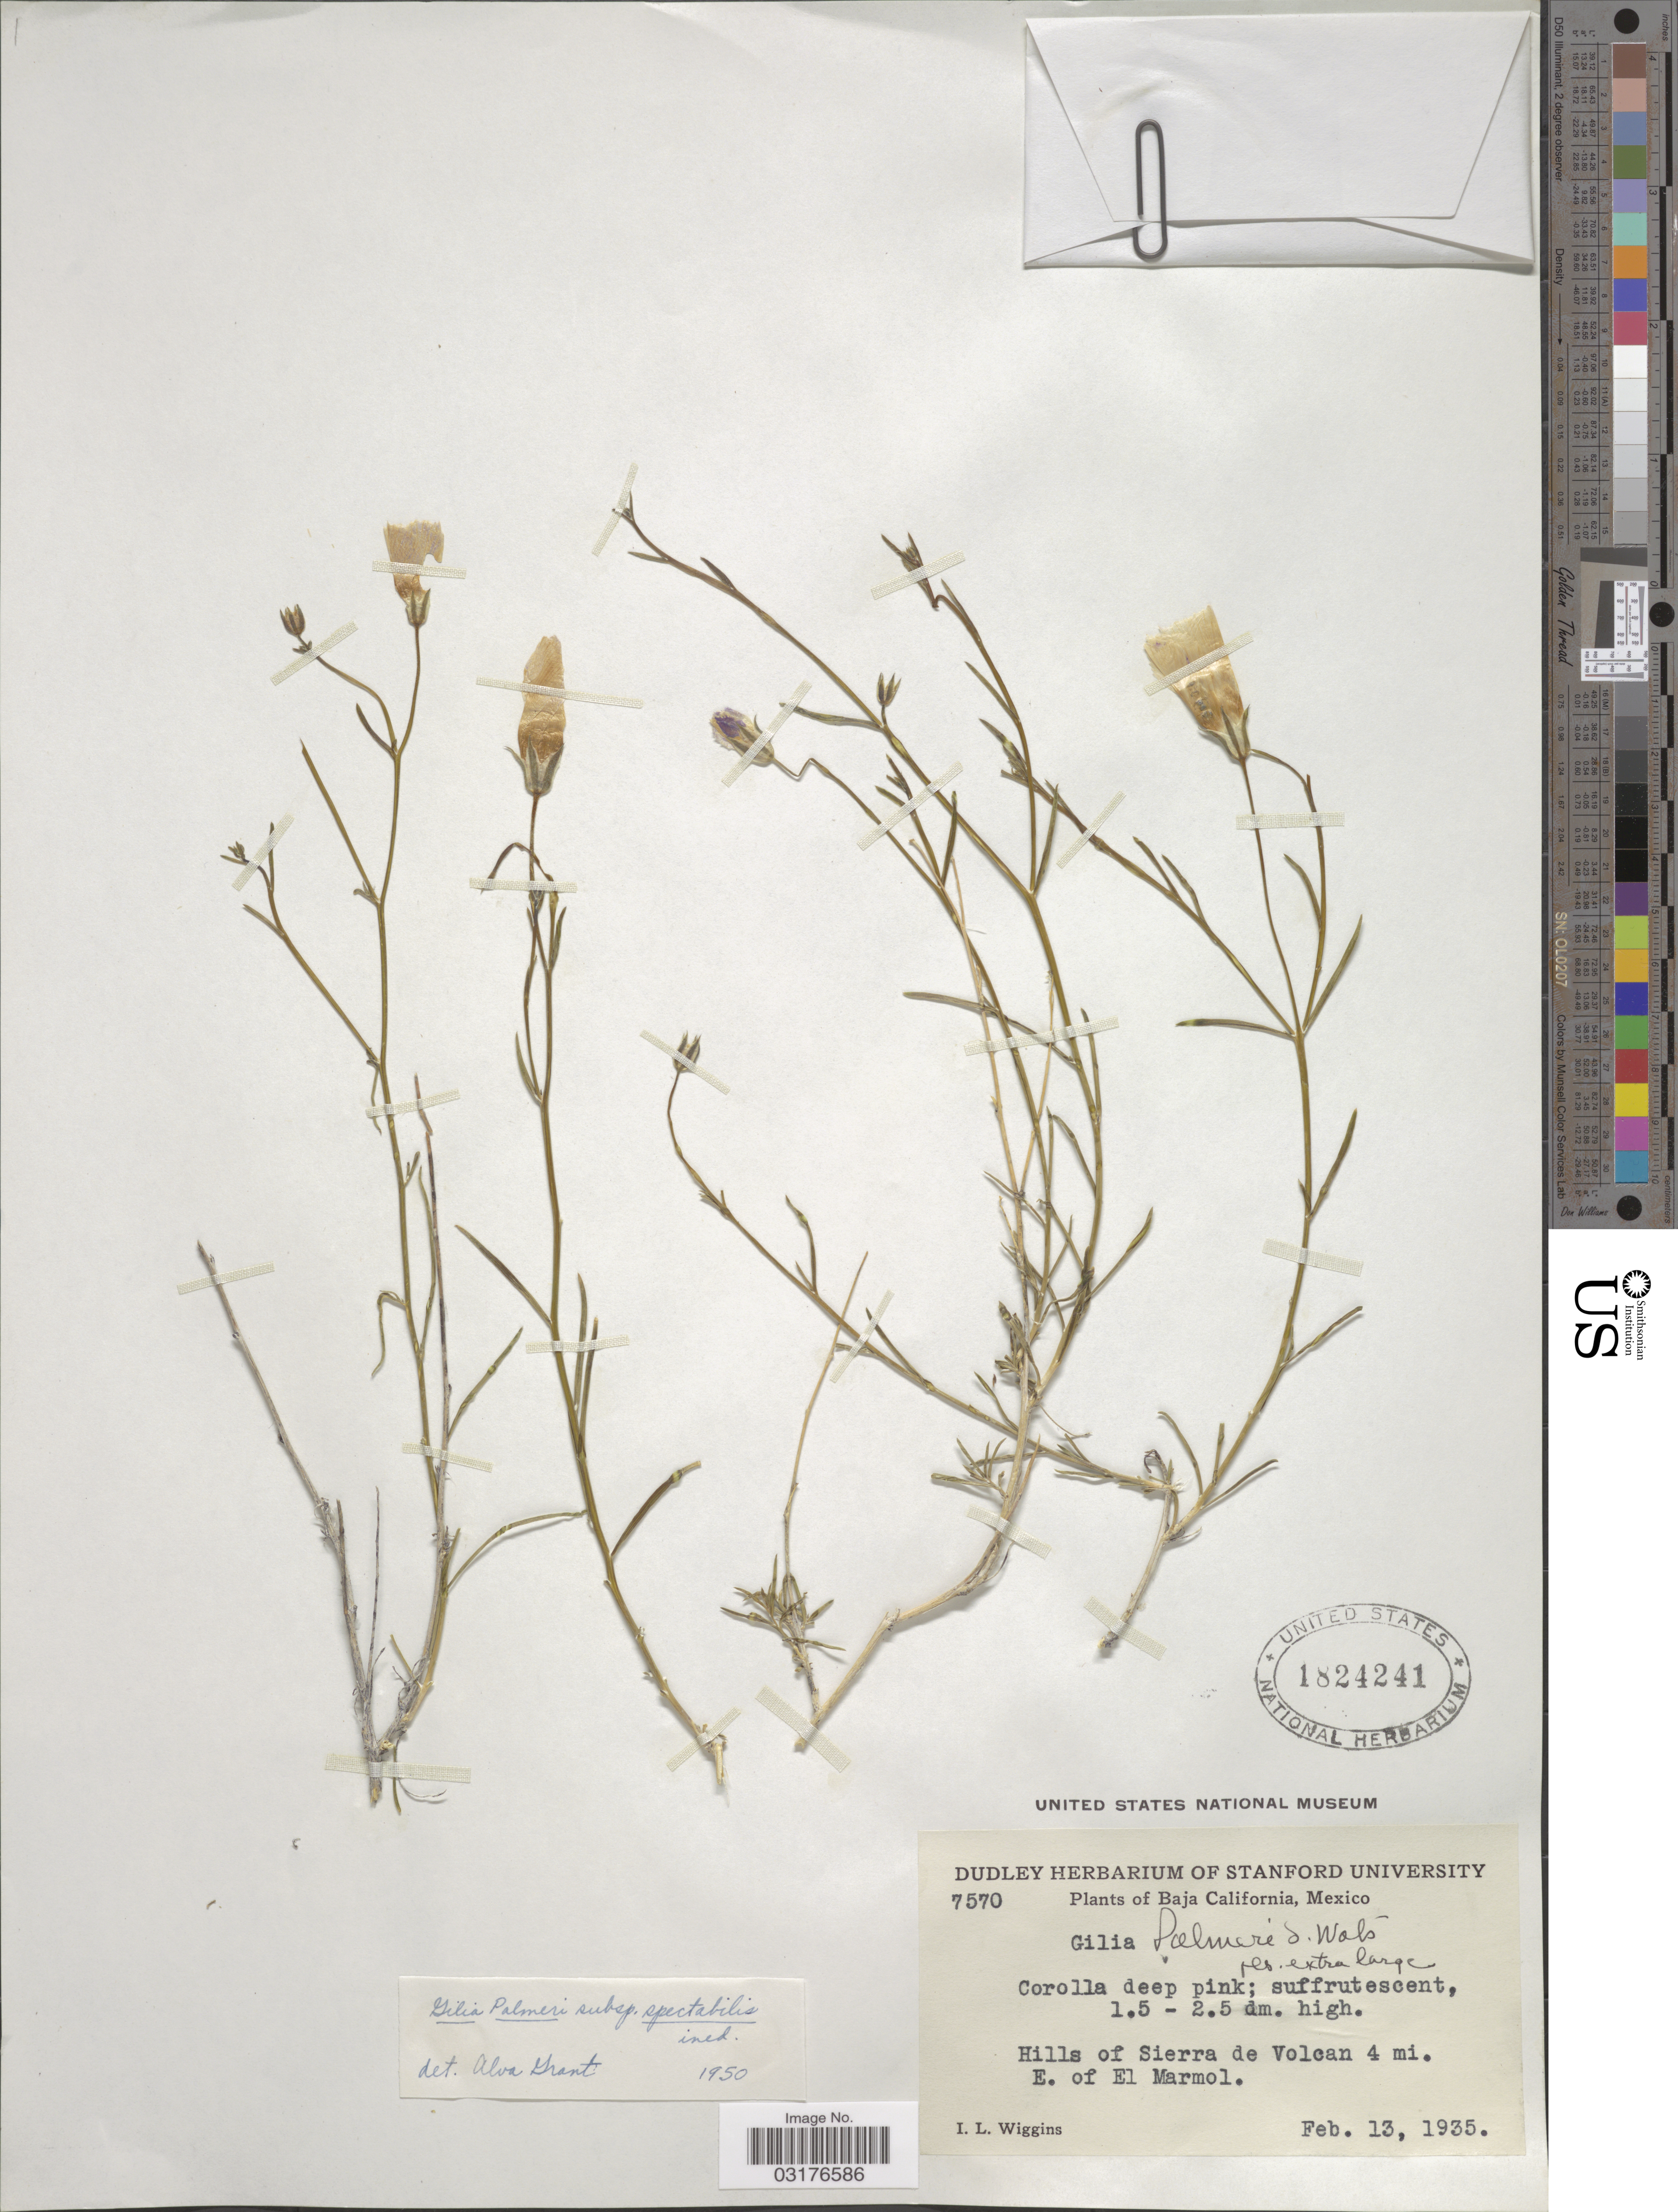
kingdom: Plantae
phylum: Tracheophyta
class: Magnoliopsida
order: Ericales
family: Polemoniaceae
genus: Bryantiella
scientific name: Bryantiella palmeri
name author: (S. Watson) J.M. Porter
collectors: I. L. Wiggins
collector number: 7570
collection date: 1935-02-13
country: Mexico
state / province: Baja California Norte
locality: Hills of Sierra de Volcan 4 mi. E. of El Marmol.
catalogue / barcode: US 1824241